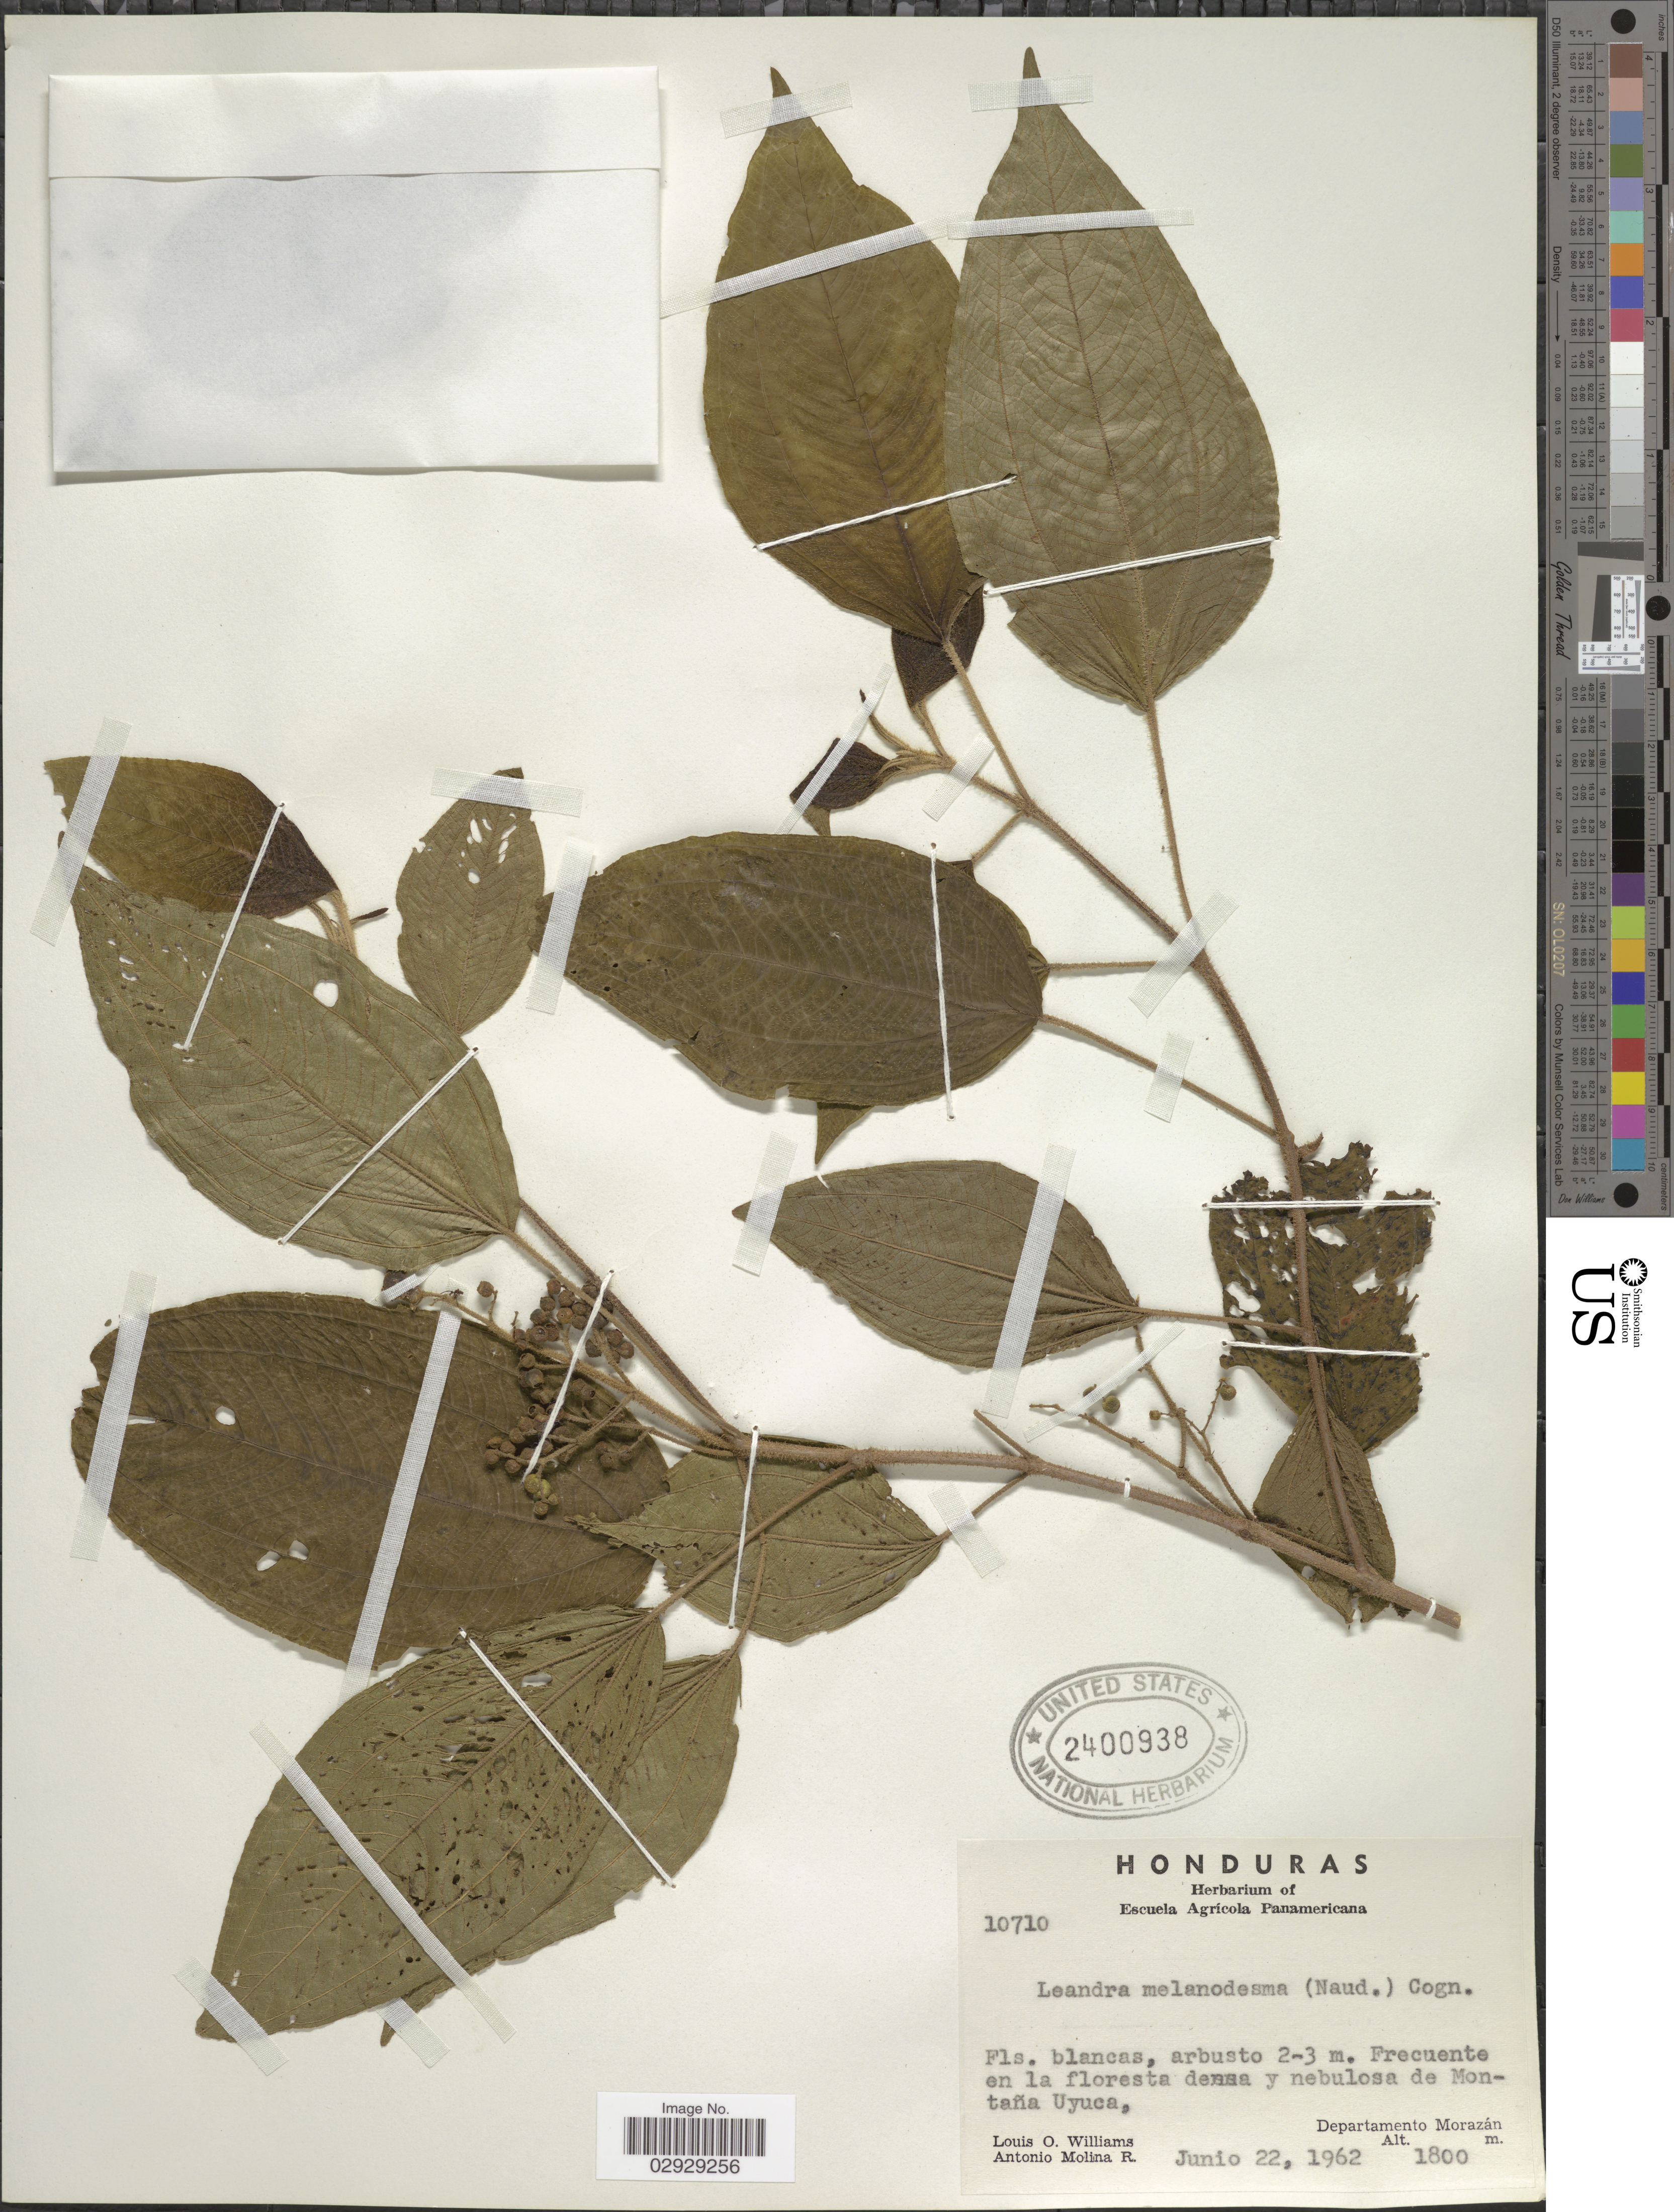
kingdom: Plantae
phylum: Tracheophyta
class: Magnoliopsida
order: Myrtales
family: Melastomataceae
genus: Leandra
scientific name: Leandra melanodesma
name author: (Naudin) Cogn.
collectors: L. O. Williams & A. Molina R.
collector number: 10710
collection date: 1962-06-22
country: Honduras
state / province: Fco. Morazán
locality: Montaña Uyuca, Departamento Morazán.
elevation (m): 1800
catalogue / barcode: US 2400938